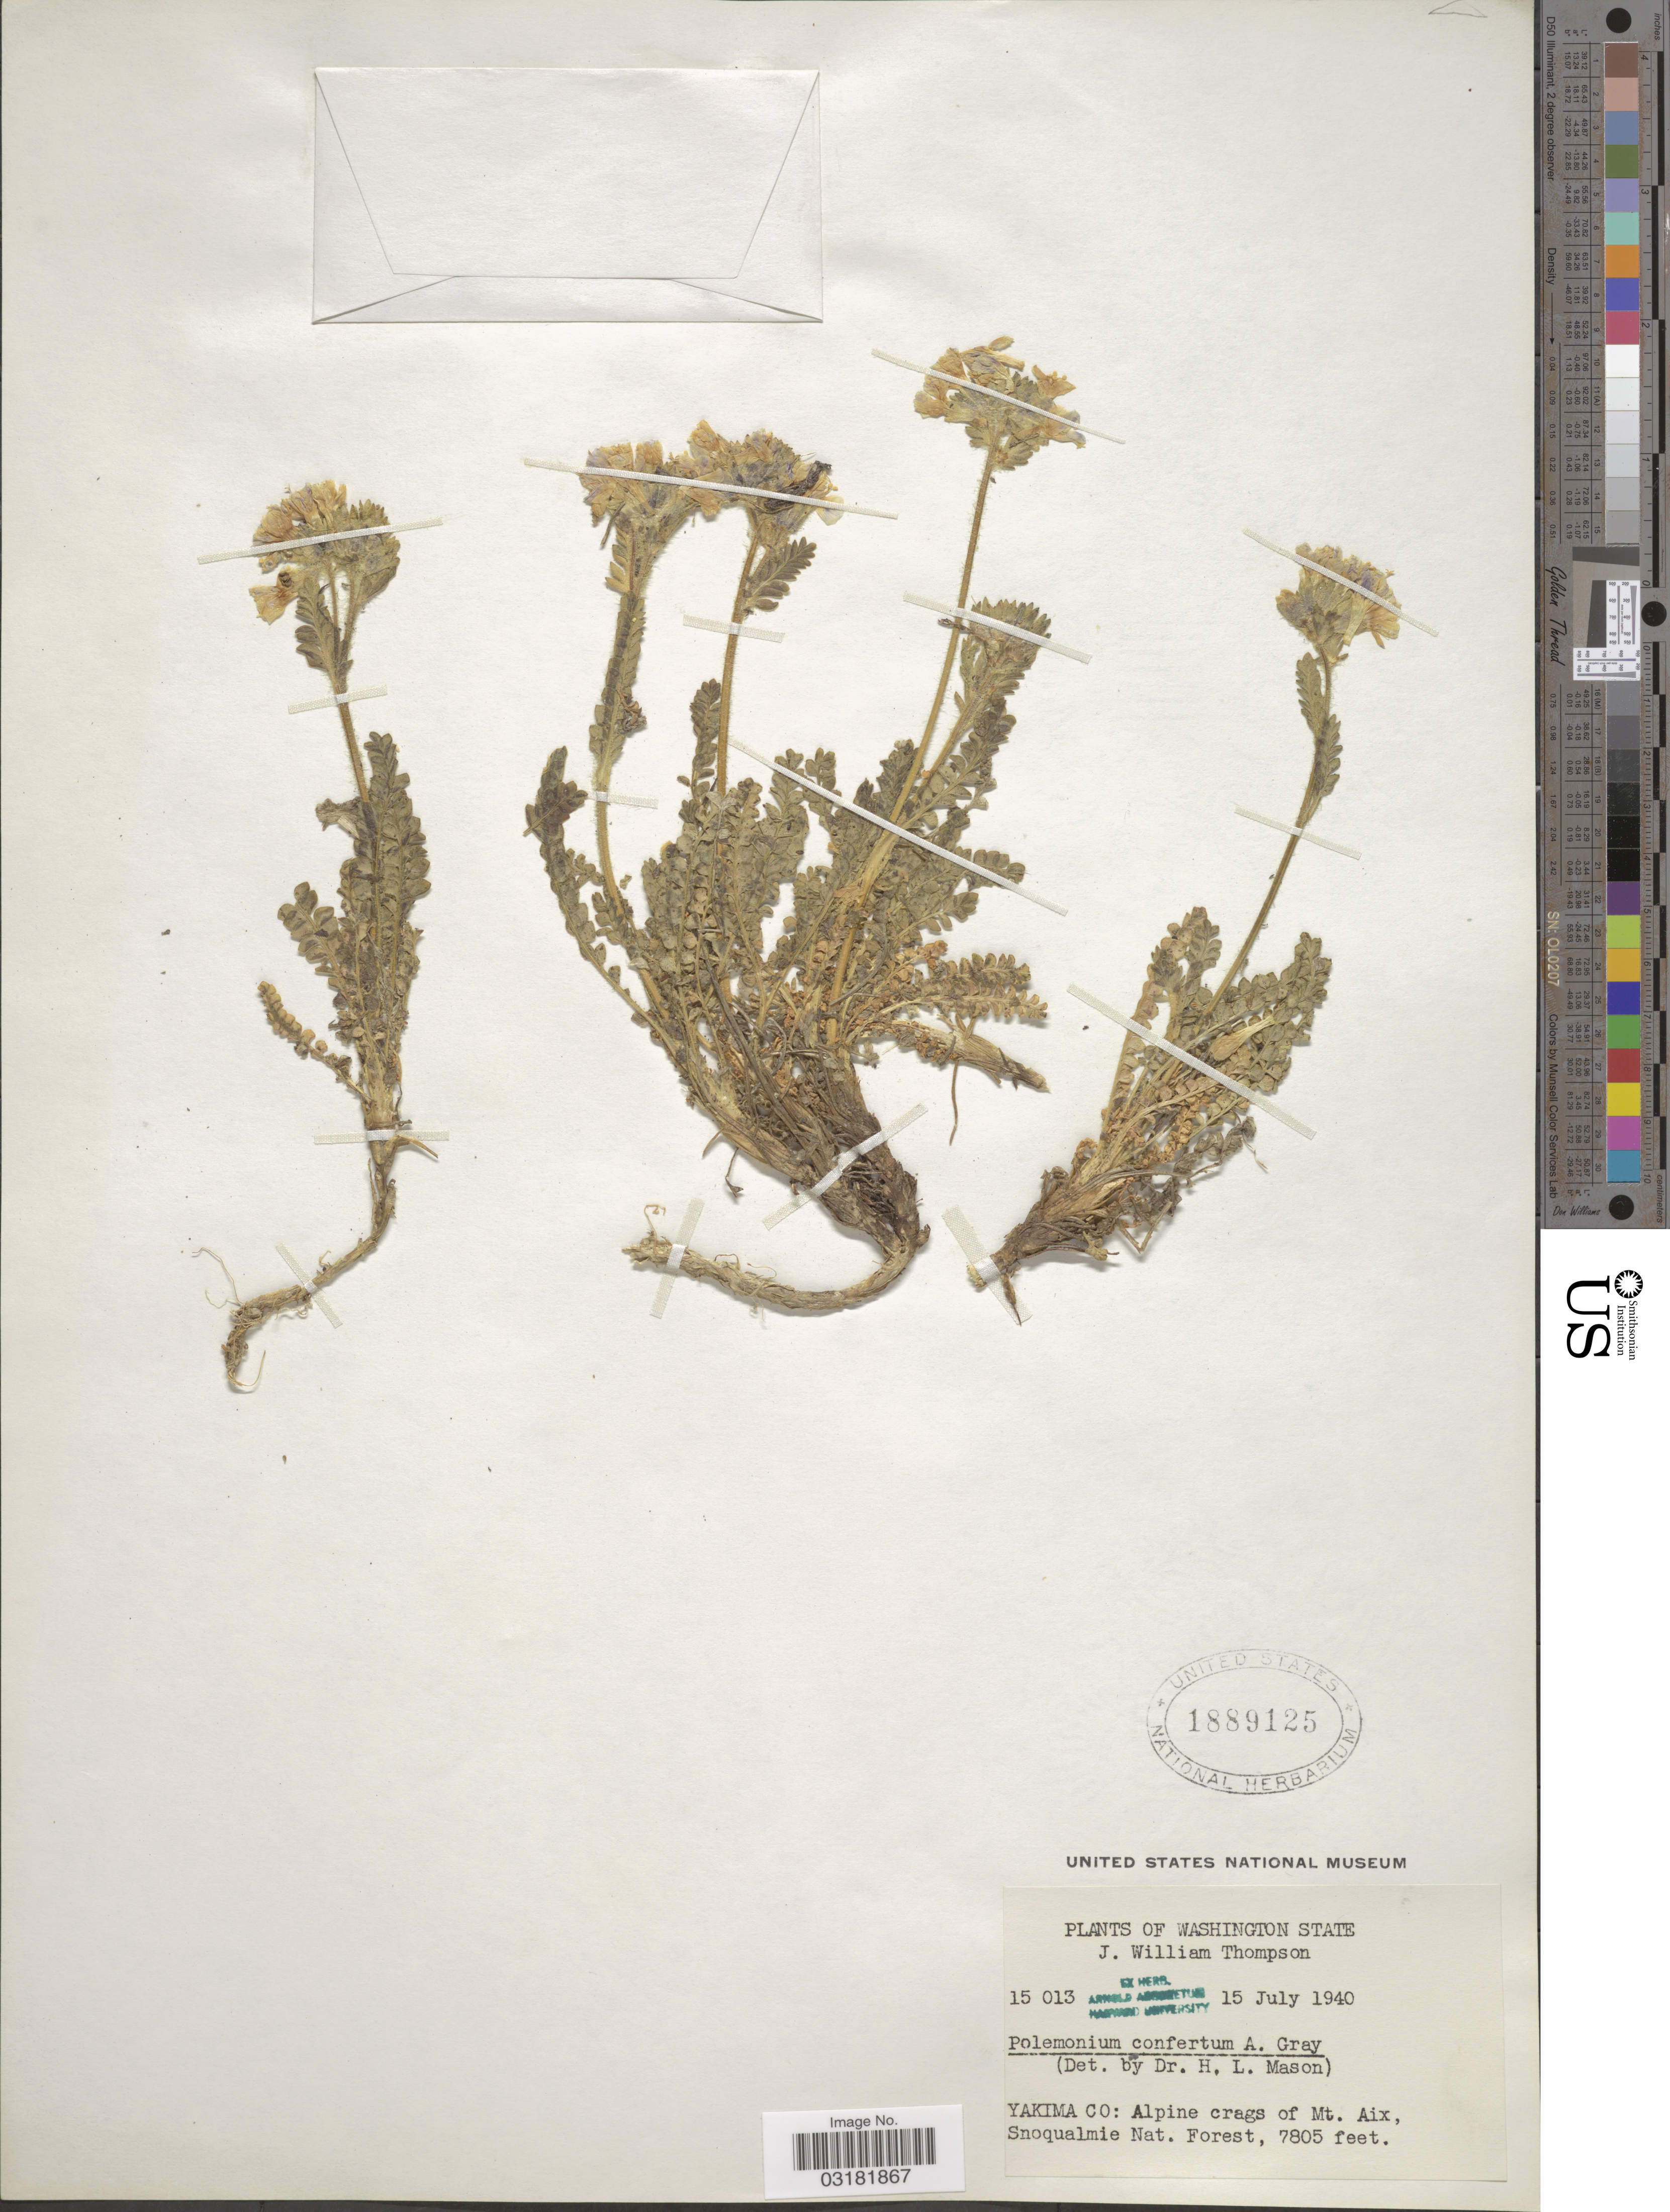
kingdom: Plantae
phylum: Tracheophyta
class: Magnoliopsida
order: Ericales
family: Polemoniaceae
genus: Polemonium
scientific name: Polemonium viscosum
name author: Nutt.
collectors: J. W. Thompson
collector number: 15013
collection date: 1940-07-15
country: United States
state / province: Washington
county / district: Yakima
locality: Yakima Co: Alpine crags of Mt. Aix, Snoqualmie Nat. Forest.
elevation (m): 2379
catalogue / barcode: US 1889125